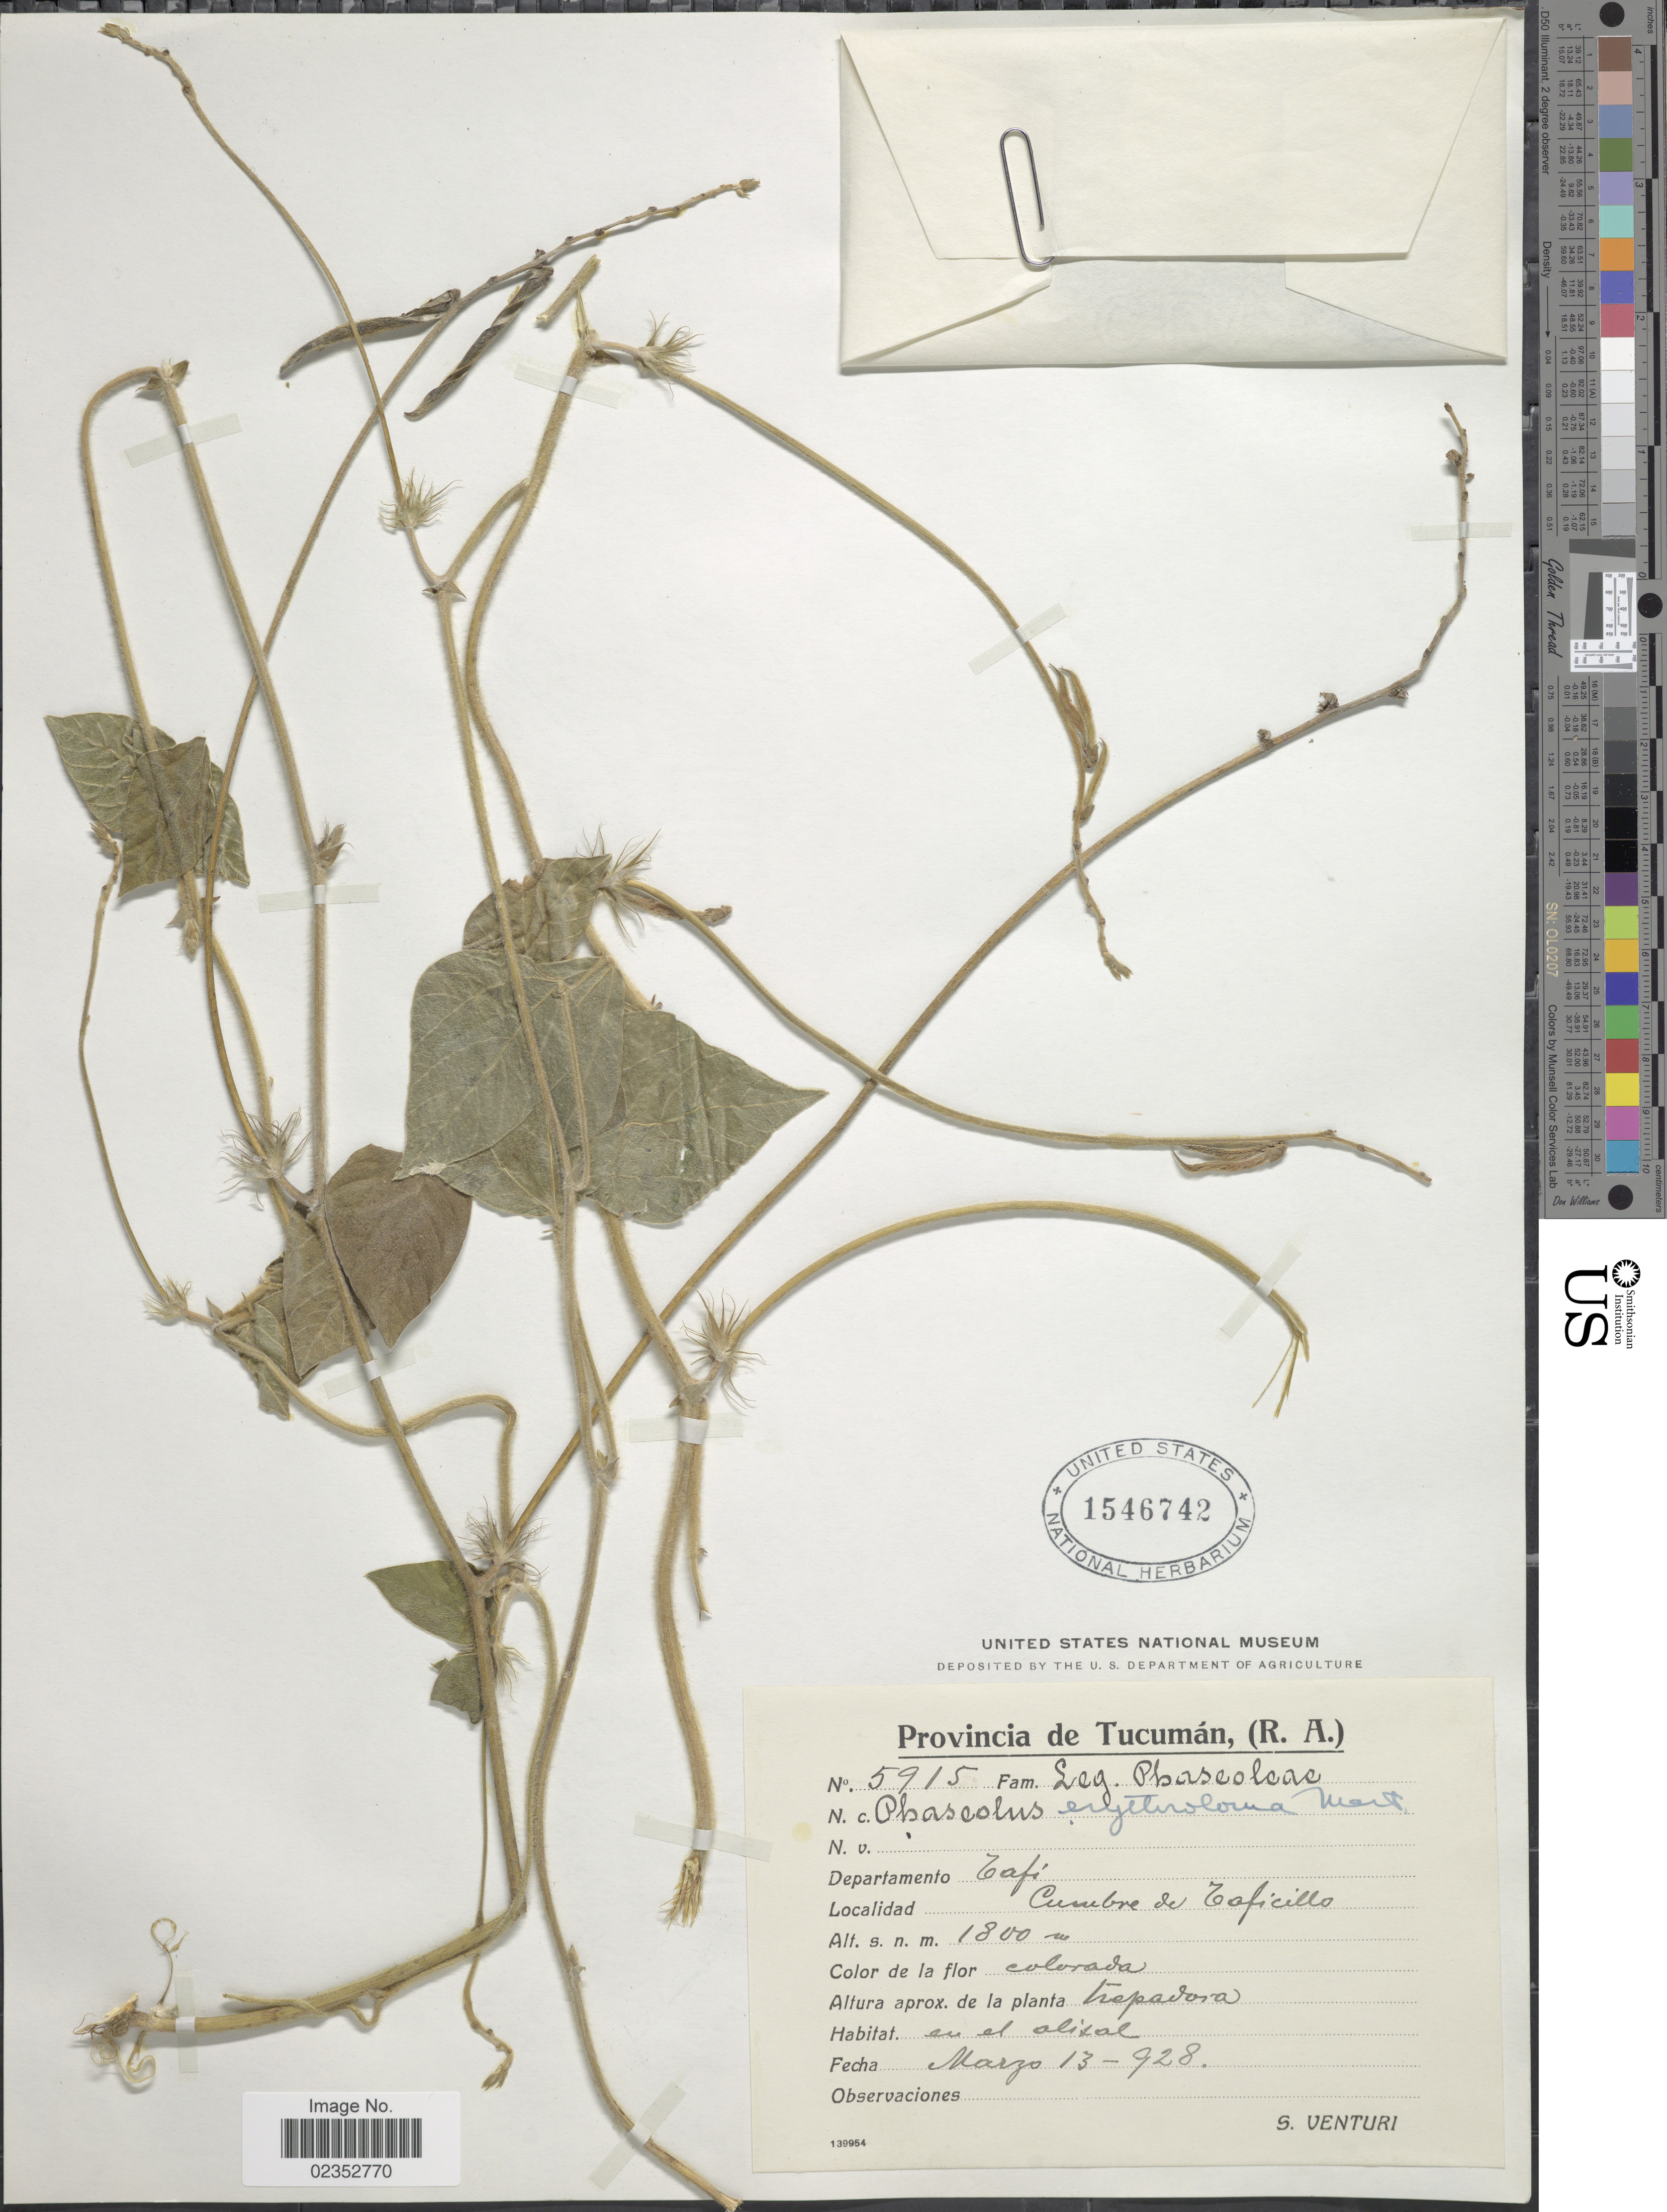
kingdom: Plantae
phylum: Tracheophyta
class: Magnoliopsida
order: Fabales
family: Fabaceae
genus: Macroptilium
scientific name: Macroptilium erythroloma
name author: (Mart. ex Benth.) Urb.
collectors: S. Venturi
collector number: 5915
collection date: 1928-03-13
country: Argentina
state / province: Tucuman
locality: (R.A.) Departamento Tafi, Cumbre de Taficillo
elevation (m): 1800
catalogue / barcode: US 1546742